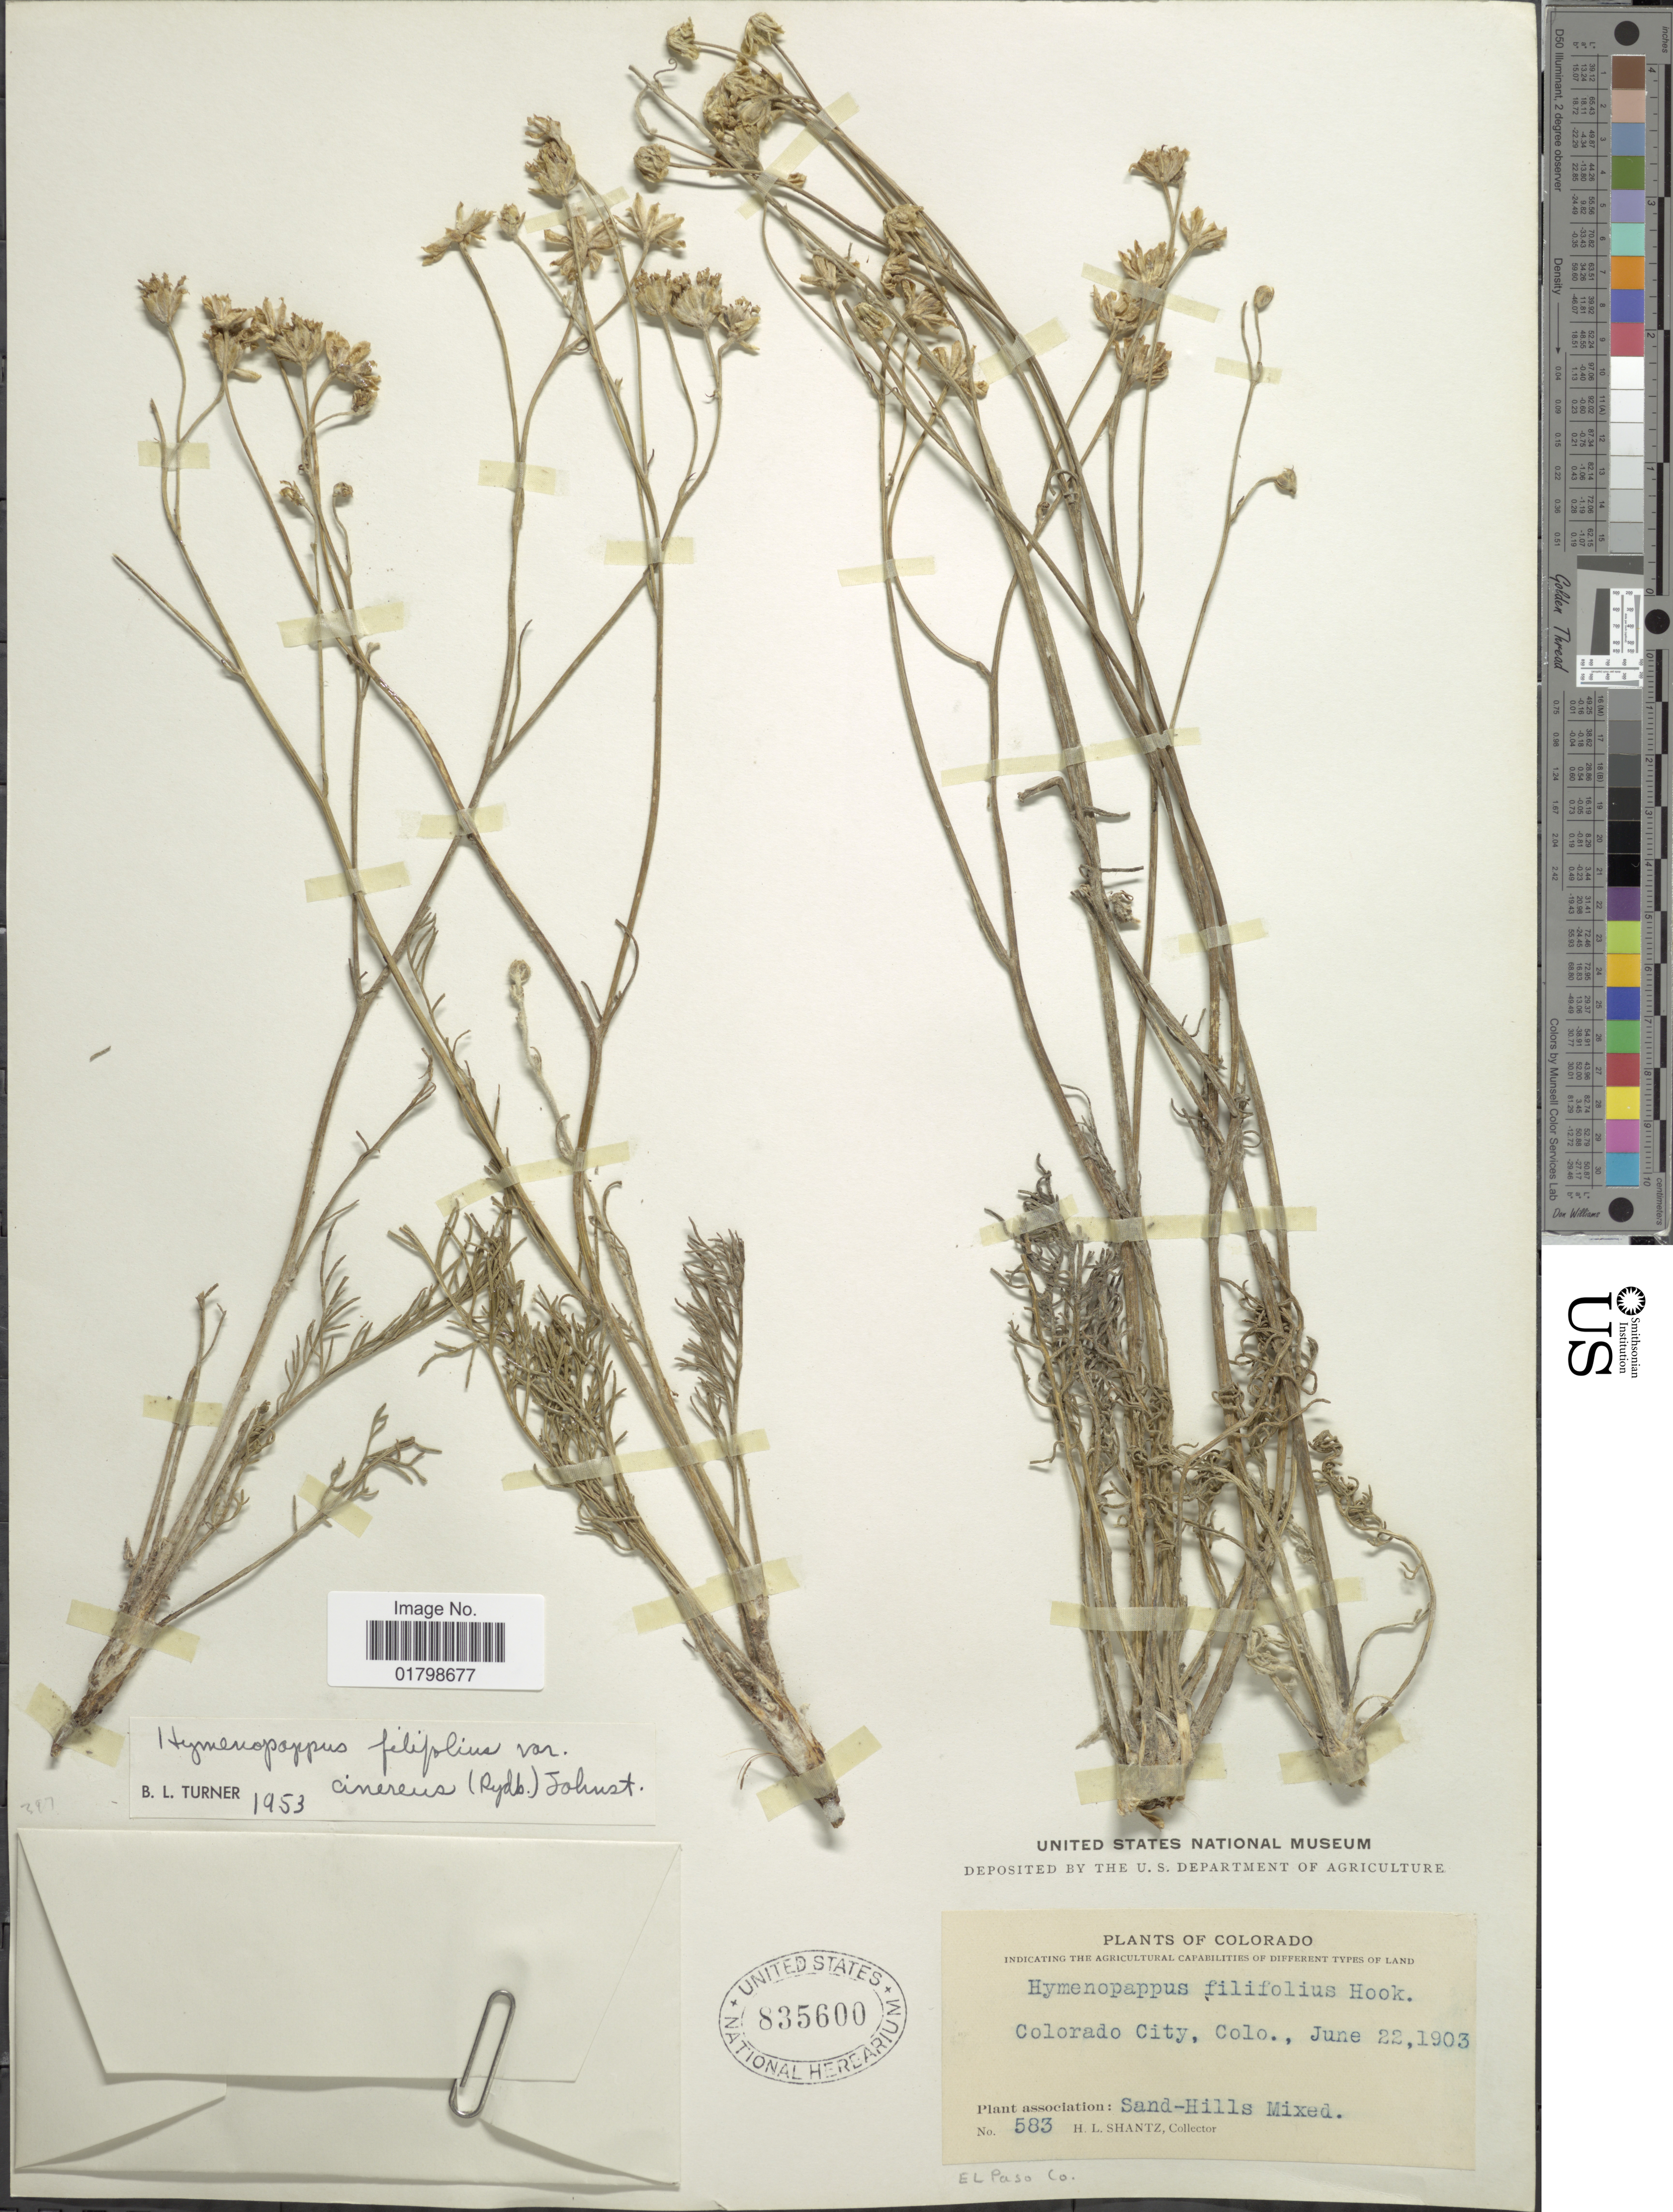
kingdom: Plantae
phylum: Tracheophyta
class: Magnoliopsida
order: Asterales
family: Asteraceae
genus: Hymenopappus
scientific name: Hymenopappus filifolius var. cinereus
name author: (Rydb.) I.M. Johnst.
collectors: H. Shantz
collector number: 583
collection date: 1903-06-22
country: United States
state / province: Colorado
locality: Colorado City, Colo., El Paso Co.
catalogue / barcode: US 835600